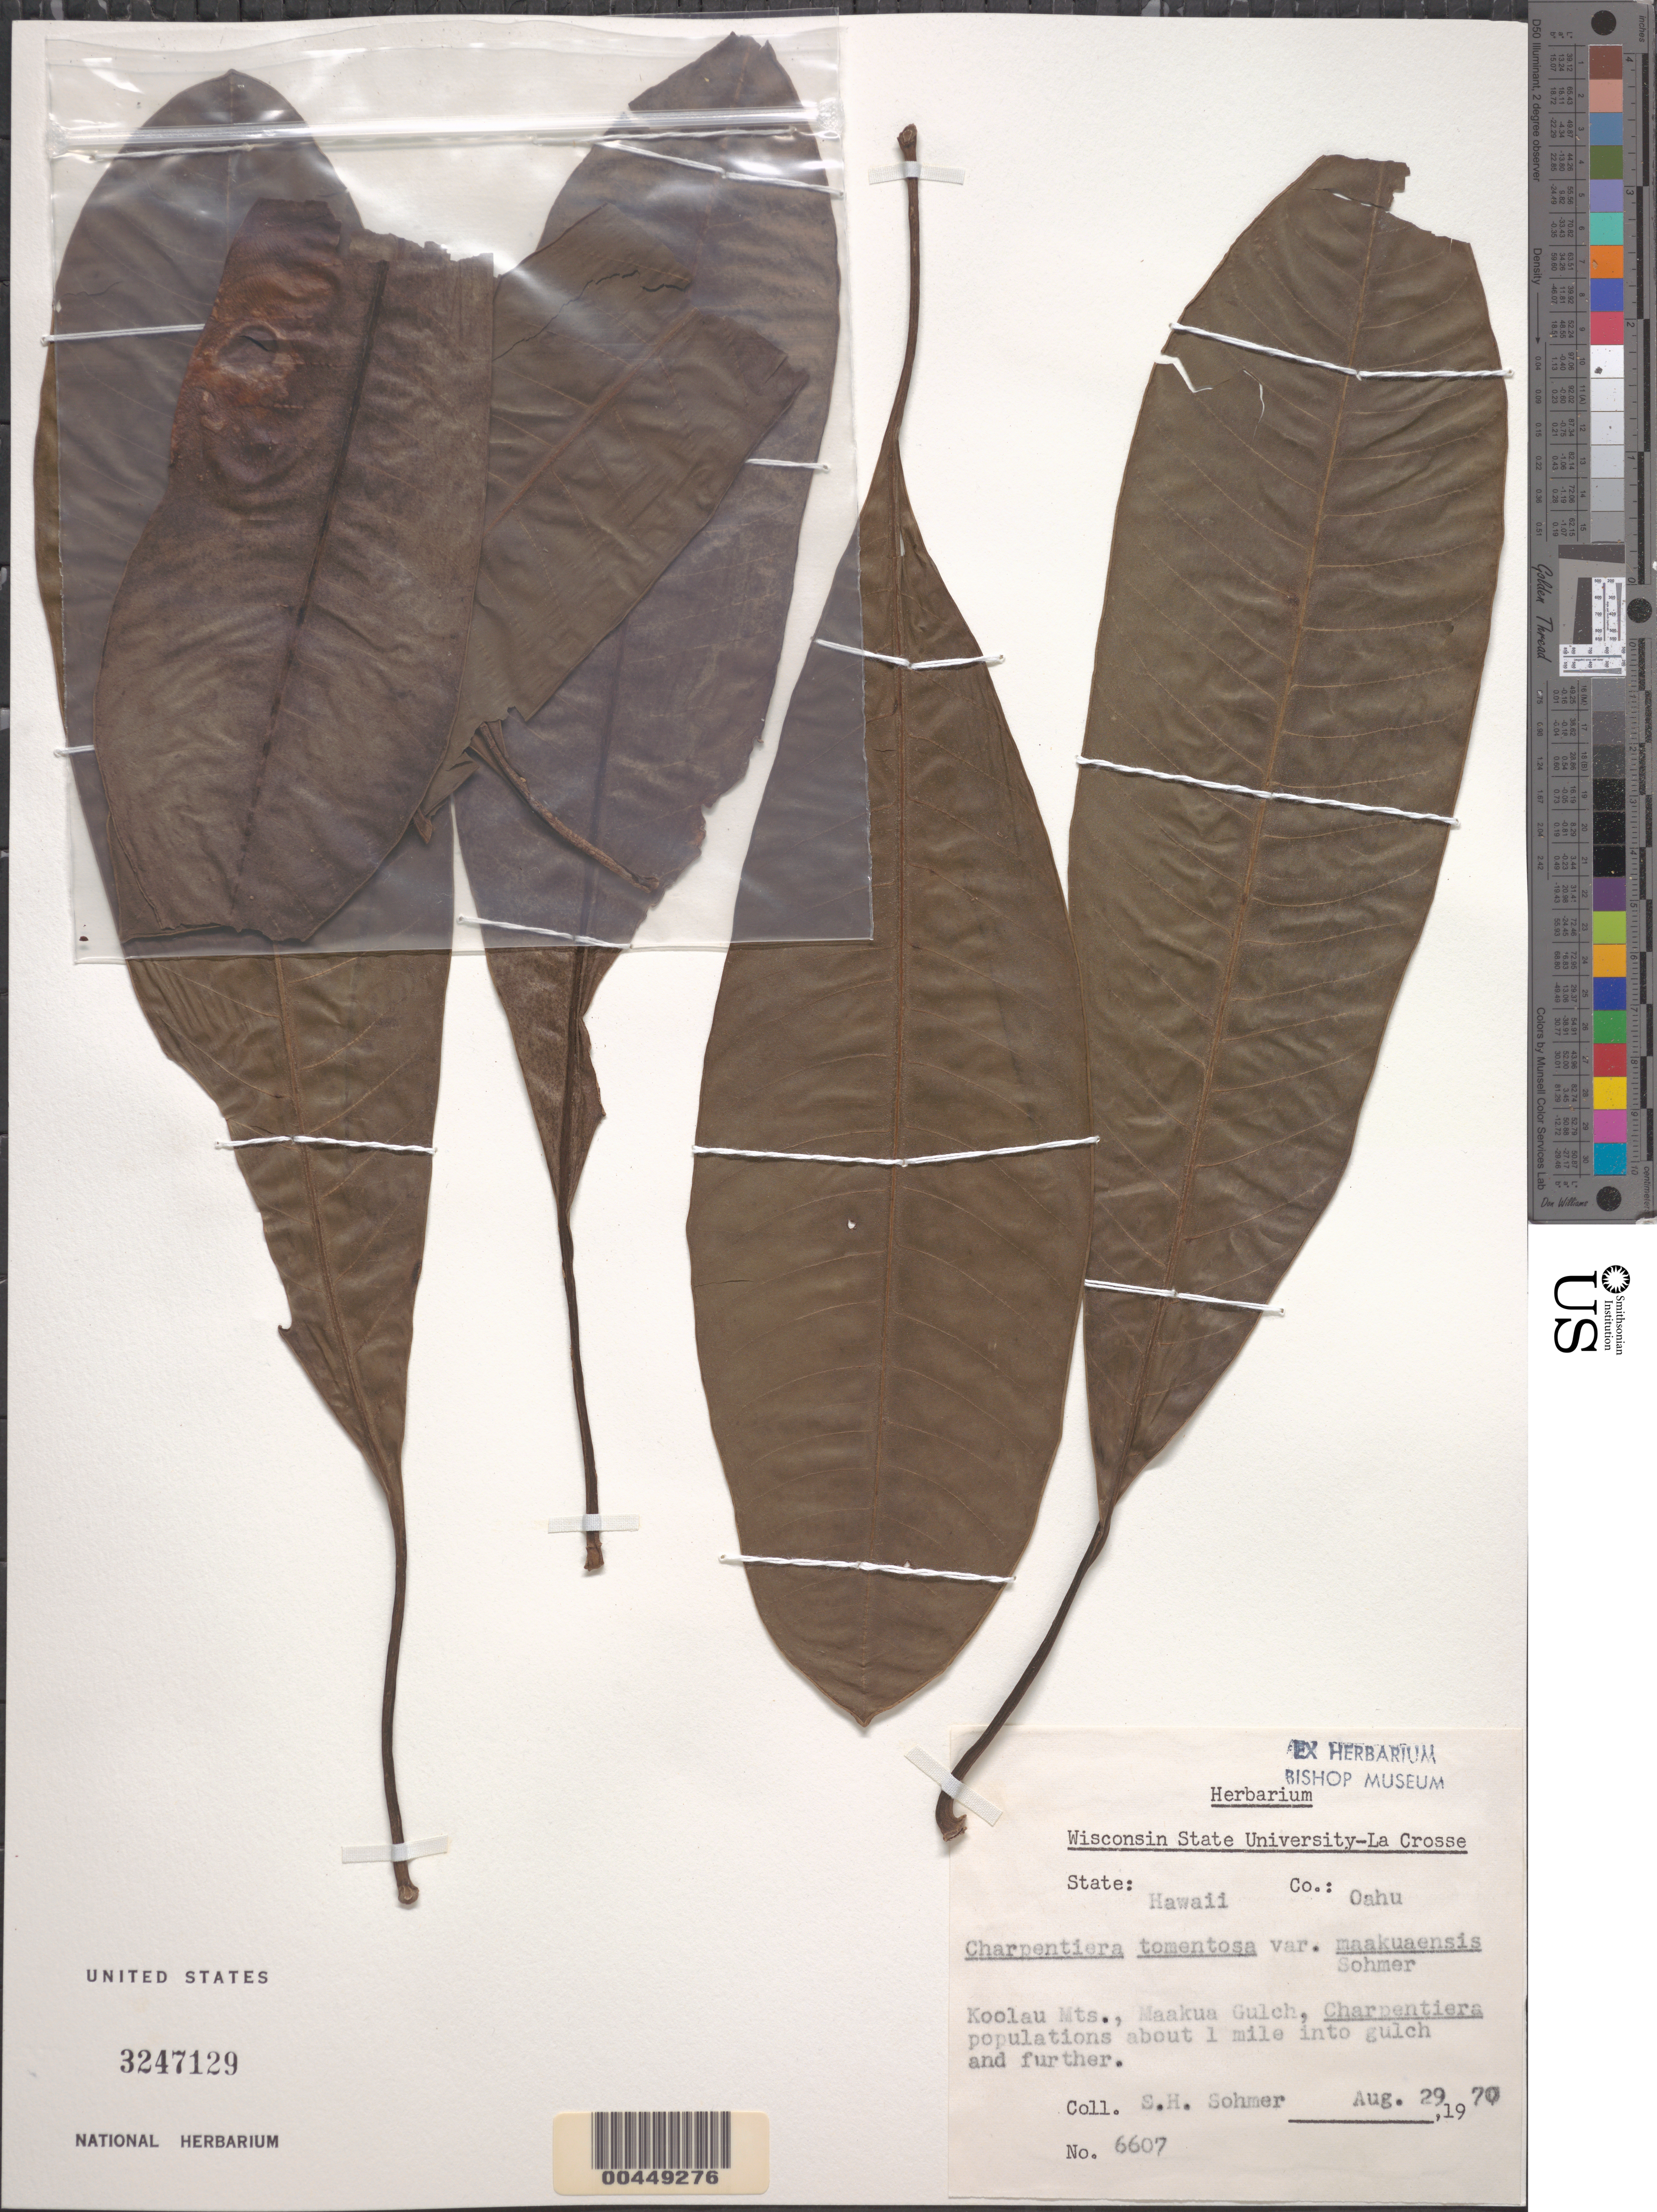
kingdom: Plantae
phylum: Tracheophyta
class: Magnoliopsida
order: Caryophyllales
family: Amaranthaceae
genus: Charpentiera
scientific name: Charpentiera tomentosa var. maakuaensis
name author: Sohmer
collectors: S. H. Sohmer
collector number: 6607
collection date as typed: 29 Aug 1970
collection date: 1970-08-29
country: United States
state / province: Hawaii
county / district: Honolulu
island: Oahu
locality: Koolau Mts, Maakua Gulch, about 1 mi into gulch & further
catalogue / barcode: US 3247129